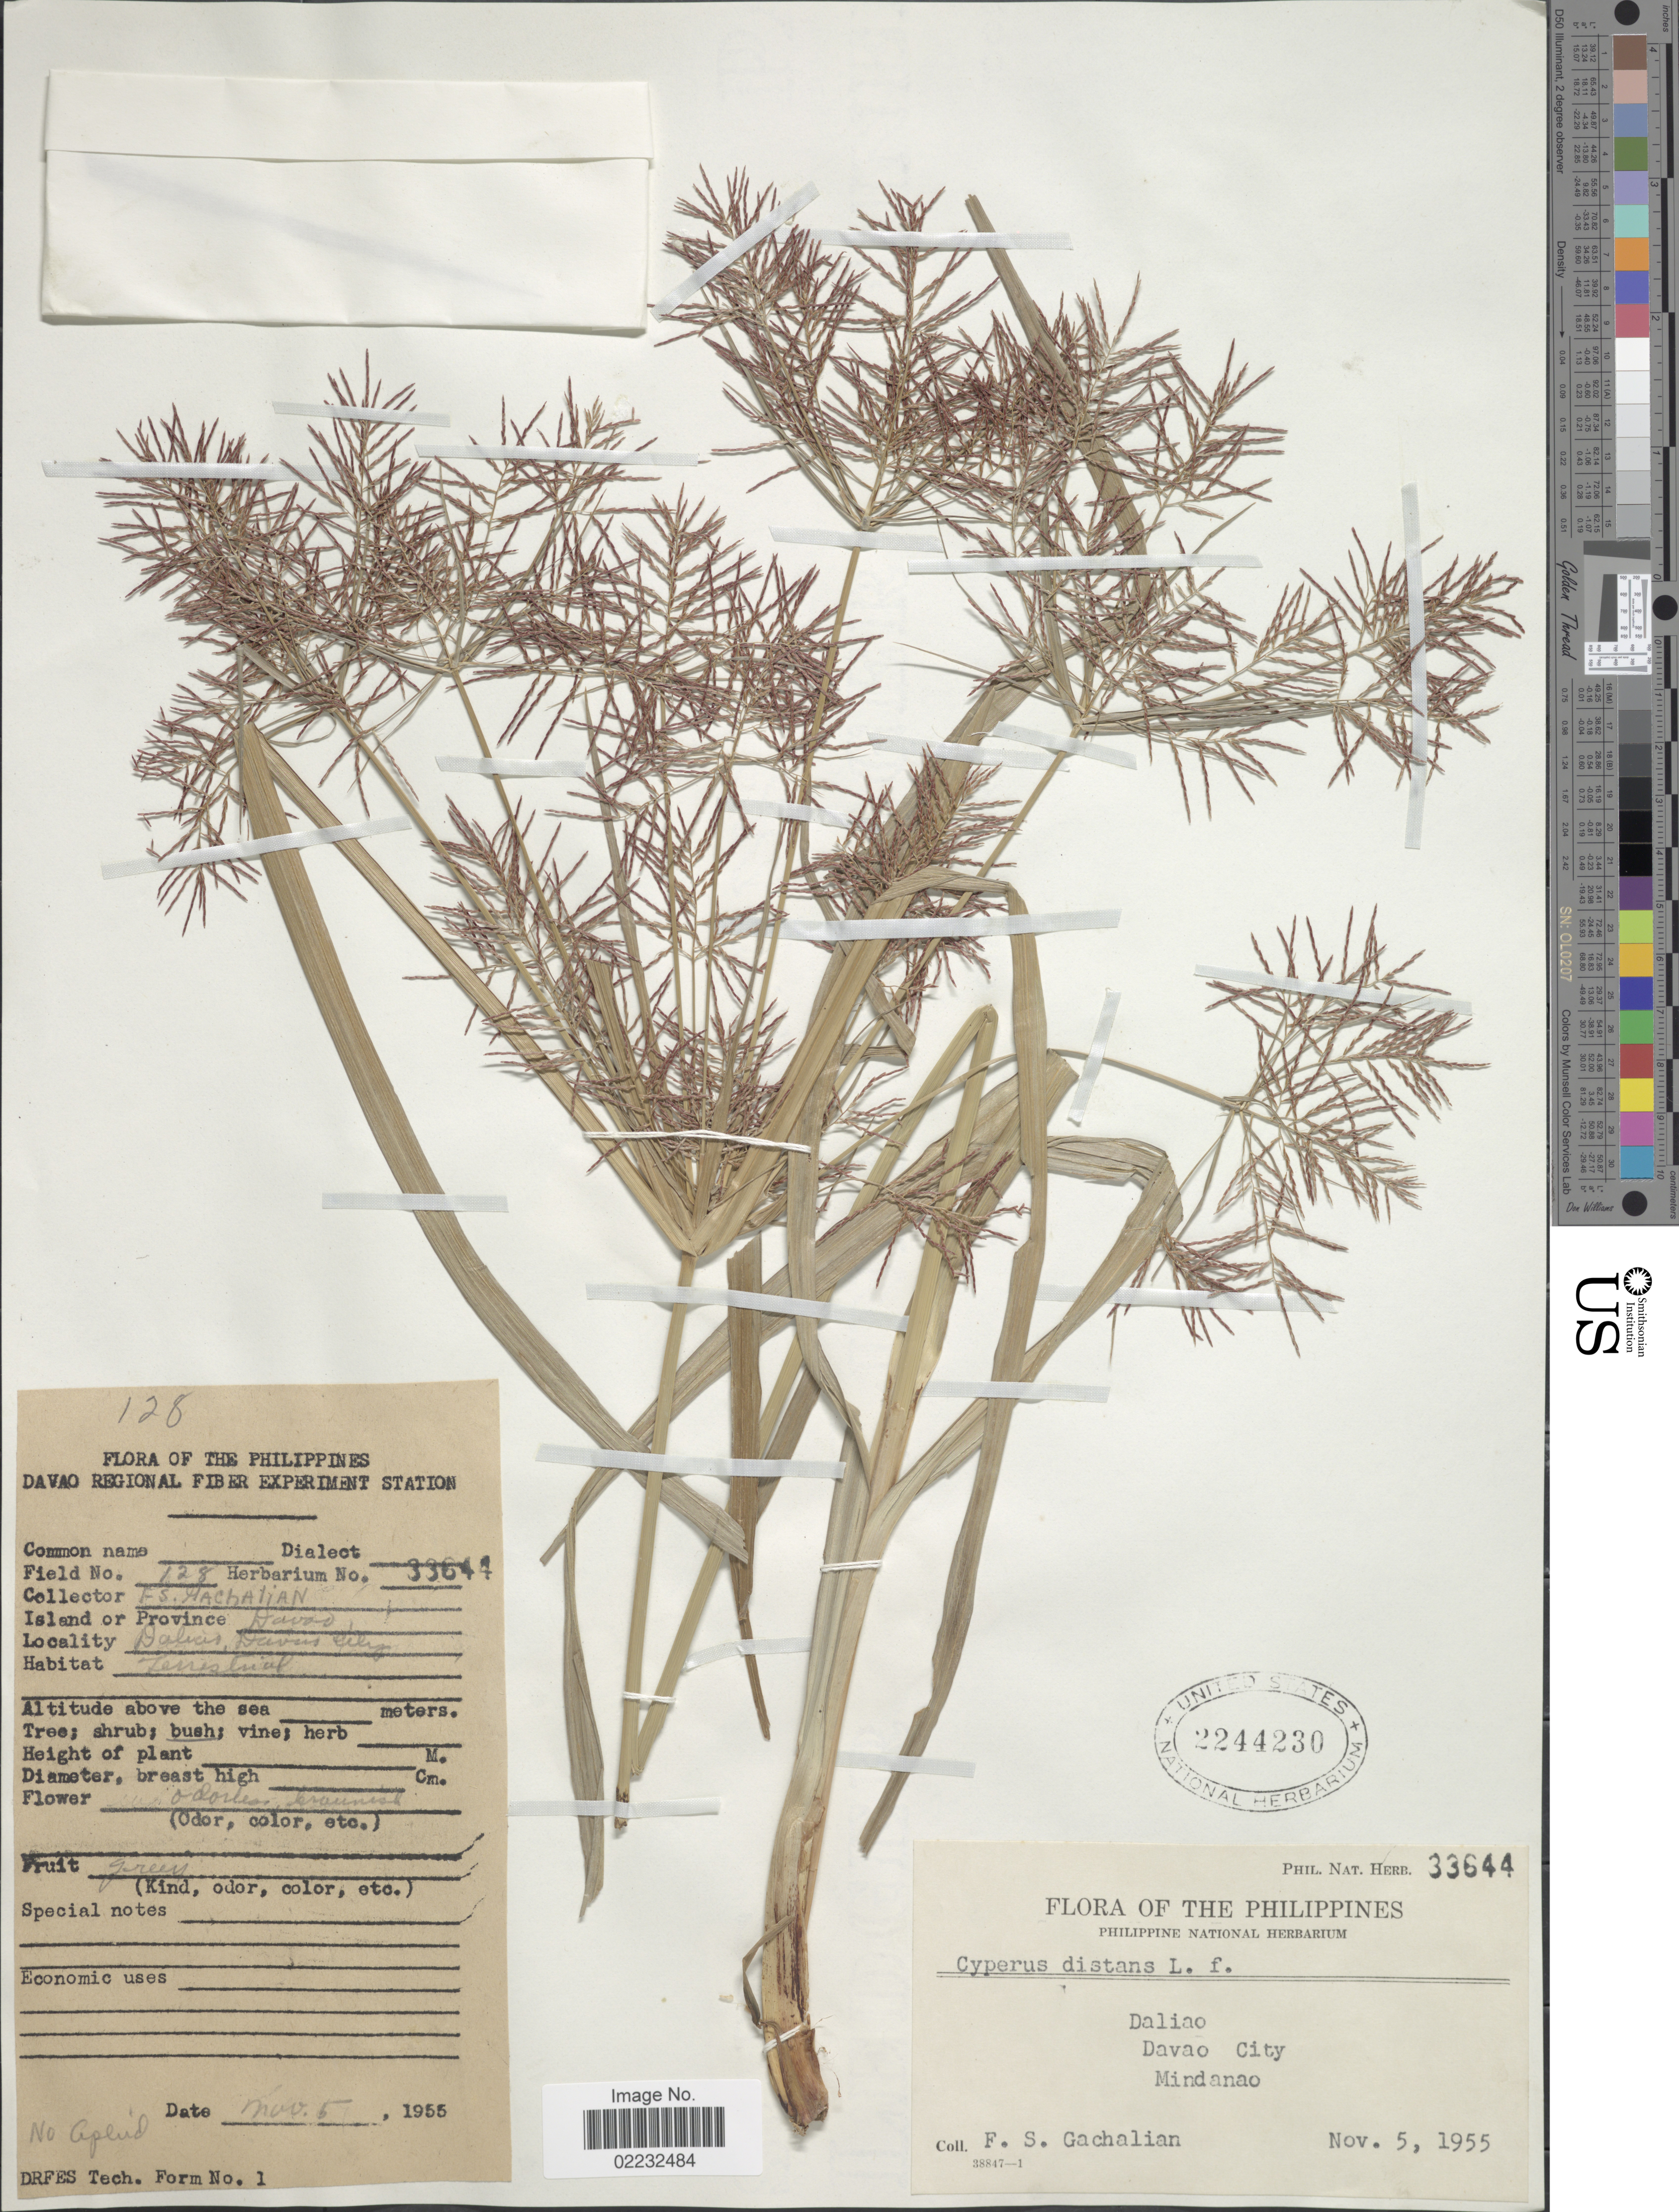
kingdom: Plantae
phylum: Tracheophyta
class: Liliopsida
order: Poales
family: Cyperaceae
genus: Cyperus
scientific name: Cyperus distans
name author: L. f.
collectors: F. Gachalian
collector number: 128/33644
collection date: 1955-11-05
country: Philippines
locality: Daliao, Davao City, Mindanao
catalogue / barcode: US 2244230